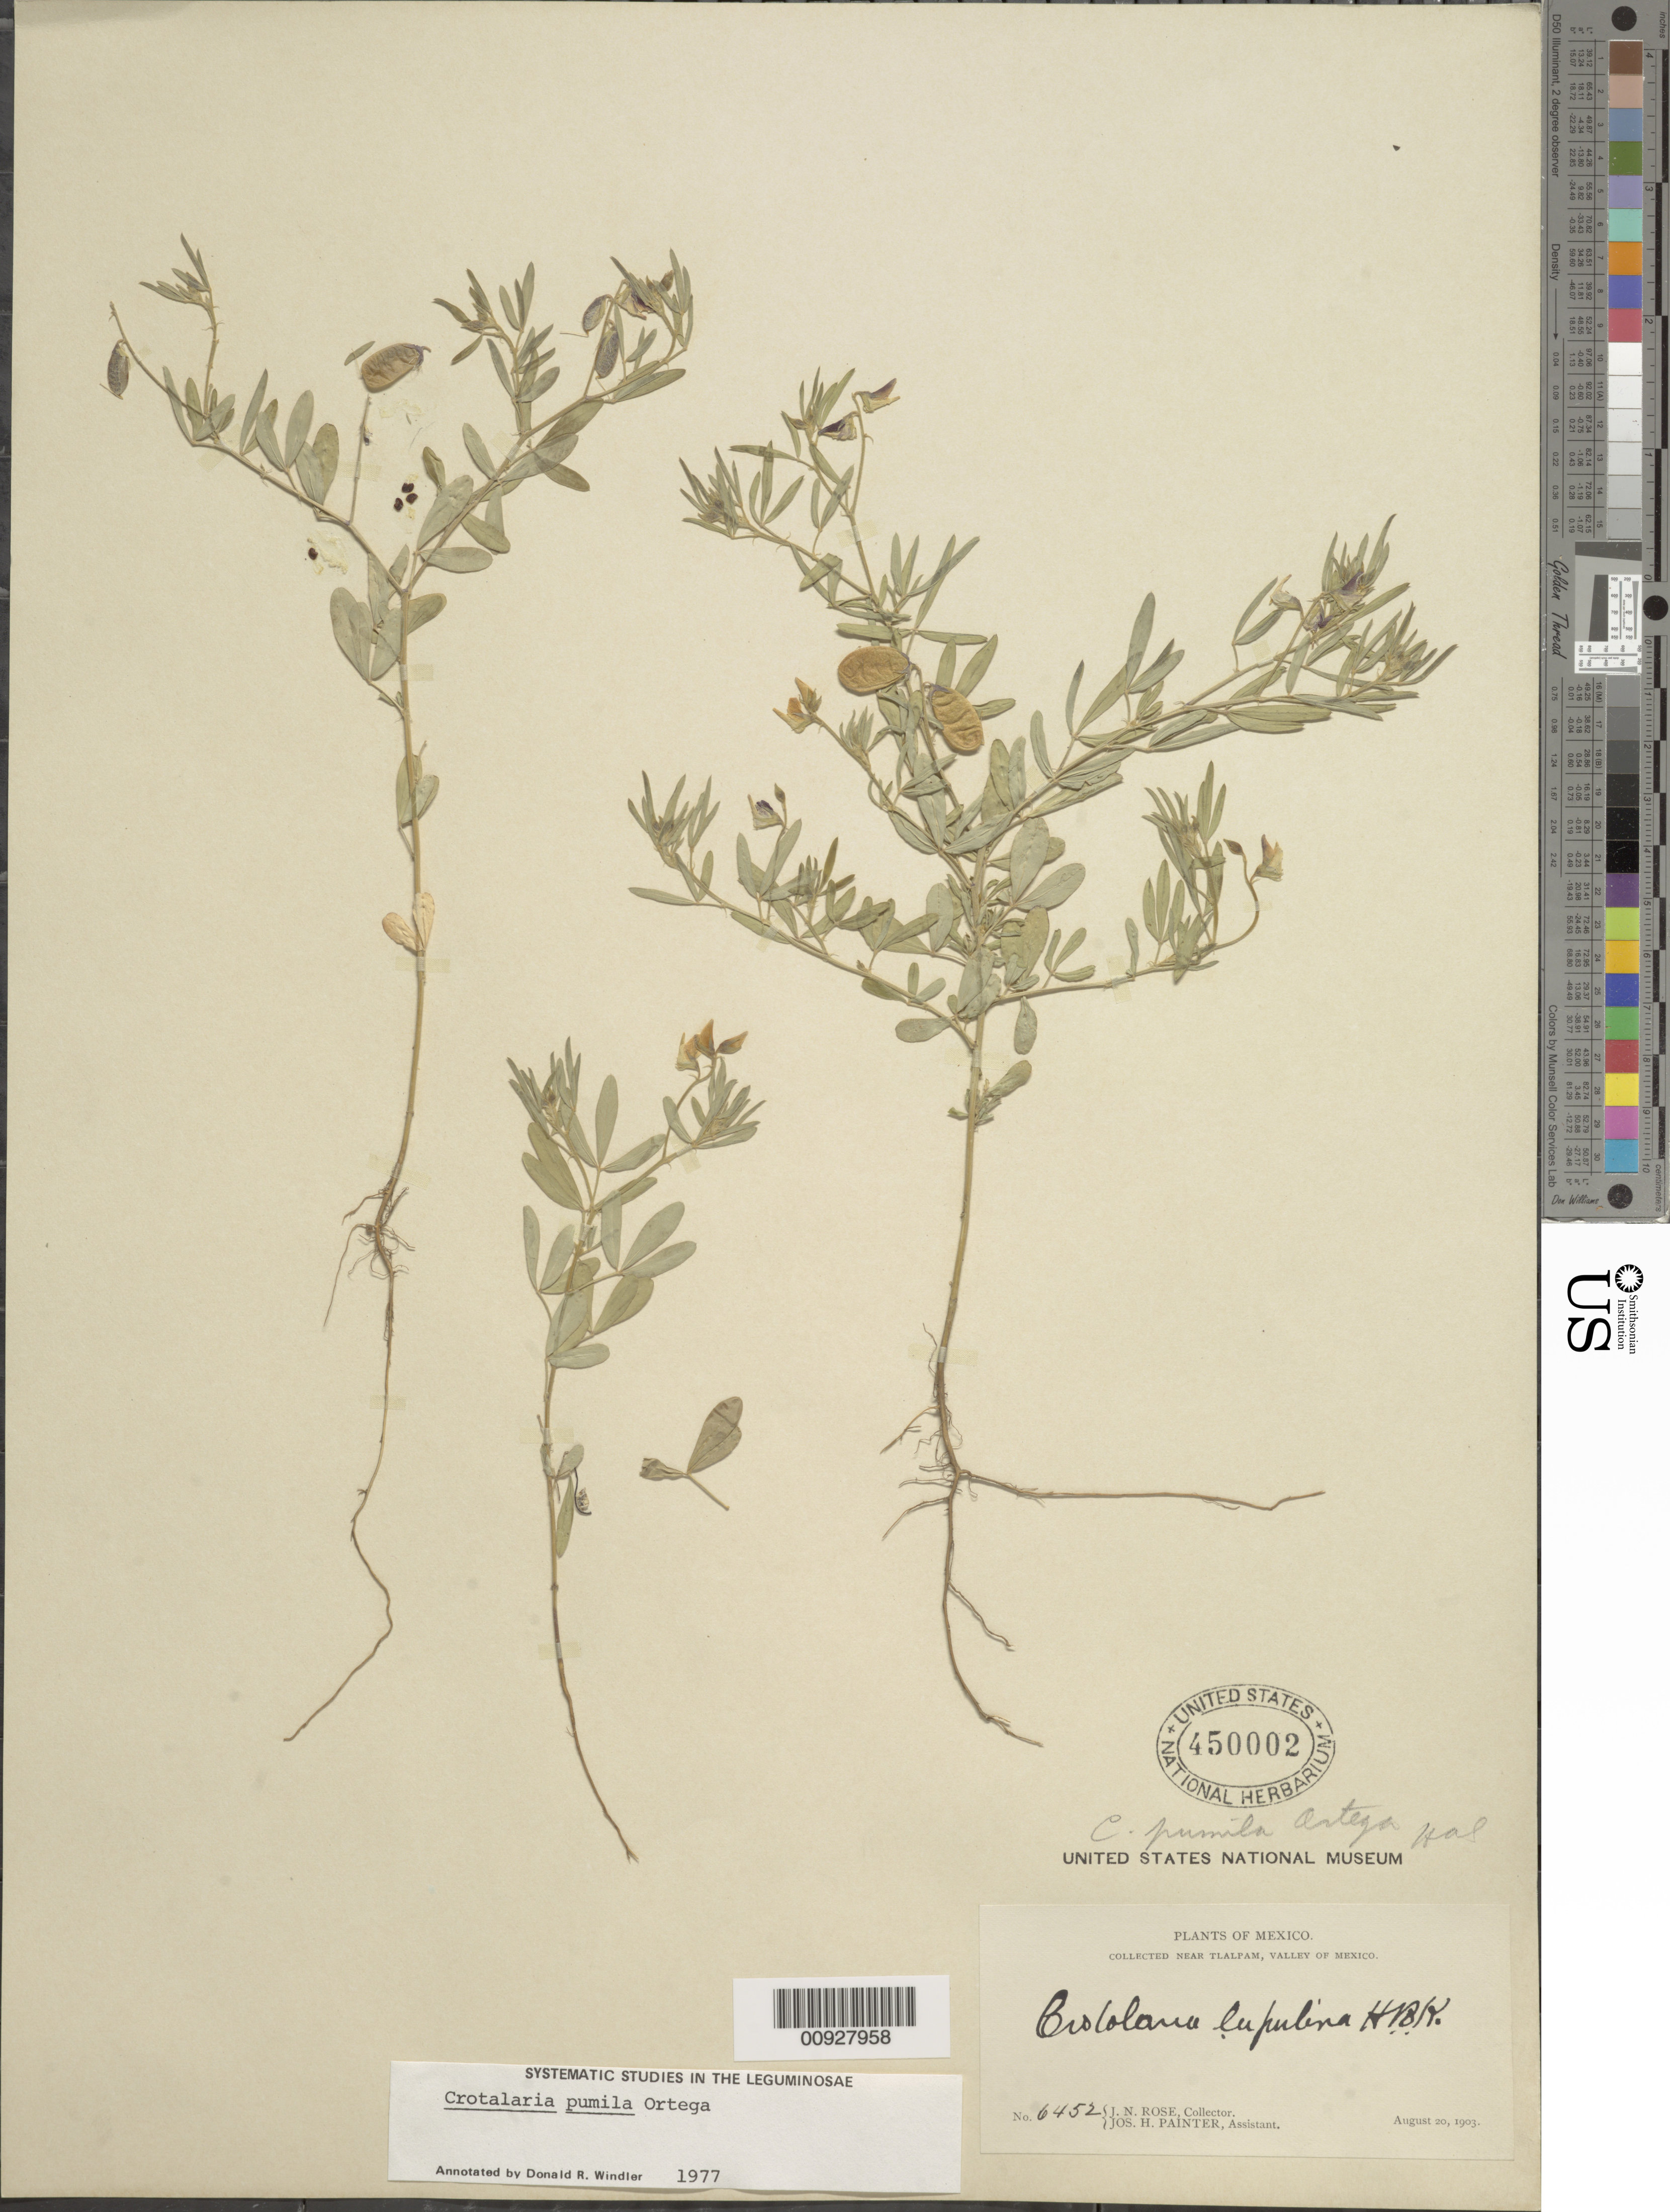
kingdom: Plantae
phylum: Tracheophyta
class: Magnoliopsida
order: Fabales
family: Fabaceae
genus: Crotalaria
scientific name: Crotalaria pumila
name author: Ortega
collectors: J. N. Rose & J. H. Painter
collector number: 6452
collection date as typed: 29 Aug 1903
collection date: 1903-08-29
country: Mexico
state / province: Distrito Federal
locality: Near Tlalpam, Valley of Mexico.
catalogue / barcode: US 450002